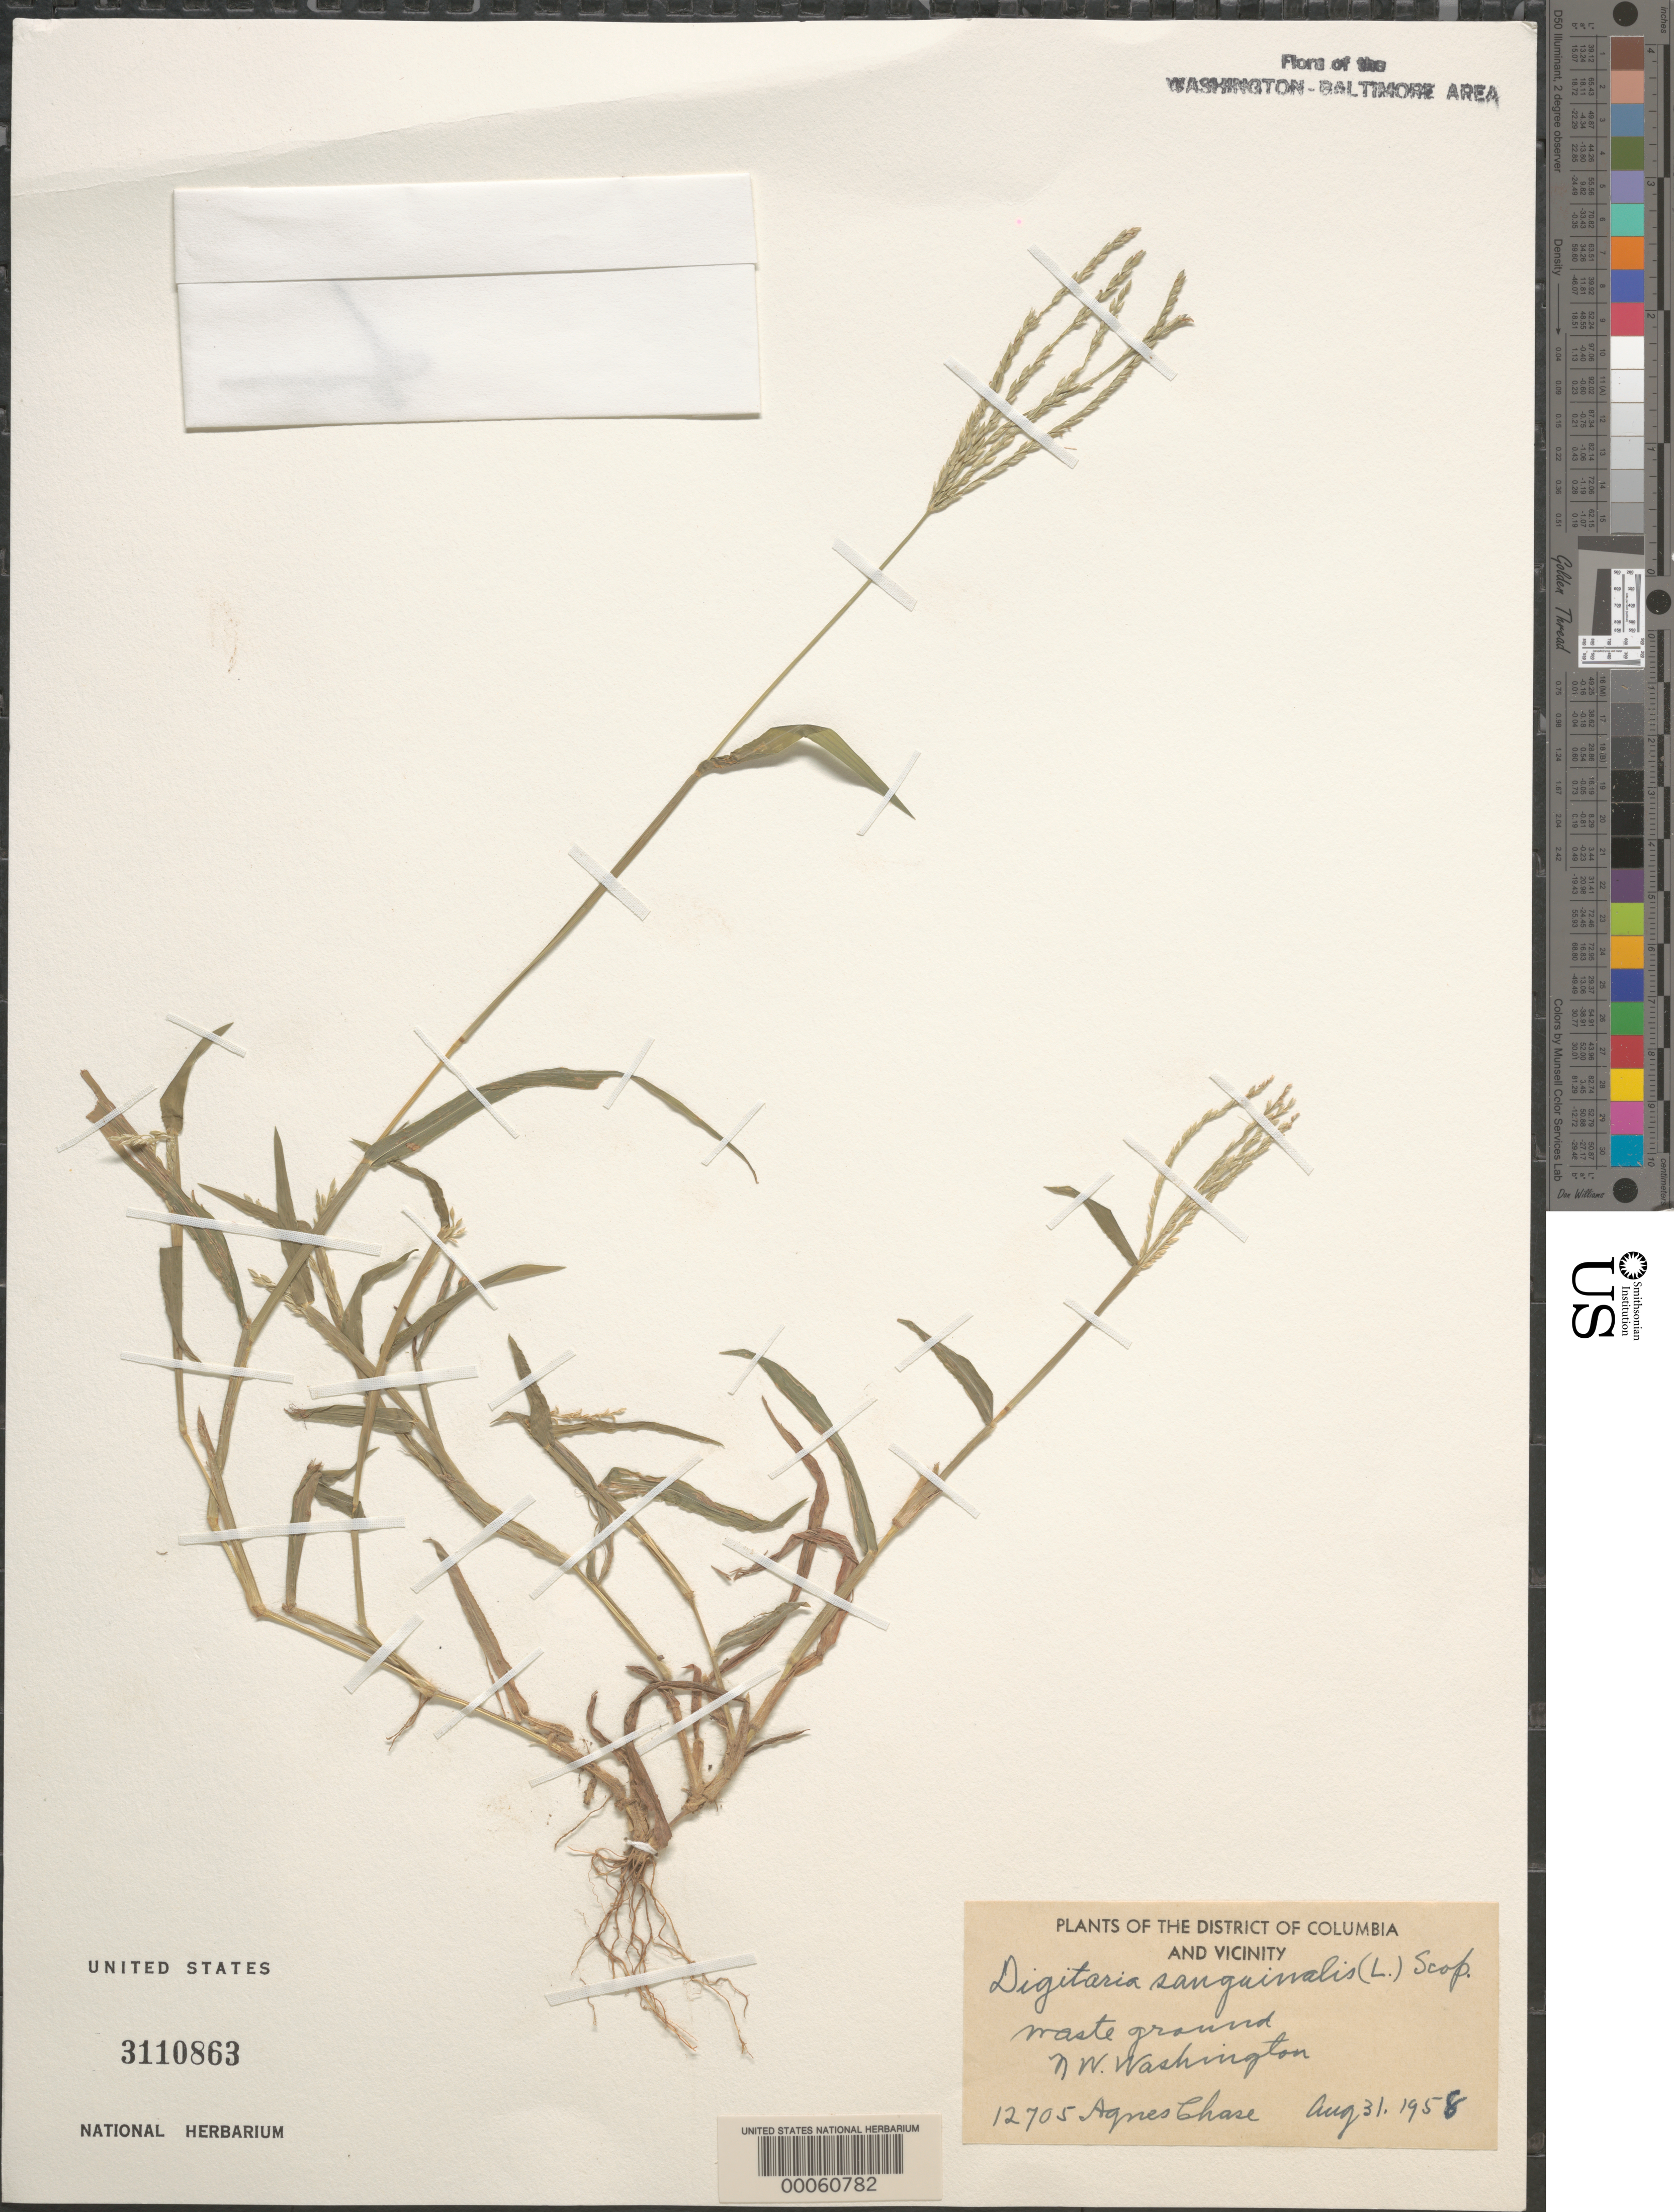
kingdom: Plantae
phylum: Tracheophyta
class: Liliopsida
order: Poales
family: Poaceae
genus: Digitaria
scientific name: Digitaria sanguinalis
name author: (L.) Scop.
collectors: A. Chase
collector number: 12705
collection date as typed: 31 Aug 1958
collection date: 1958-08-31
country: United States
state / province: District of Columbia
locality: NW Washington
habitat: Waste ground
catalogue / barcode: US 3110863